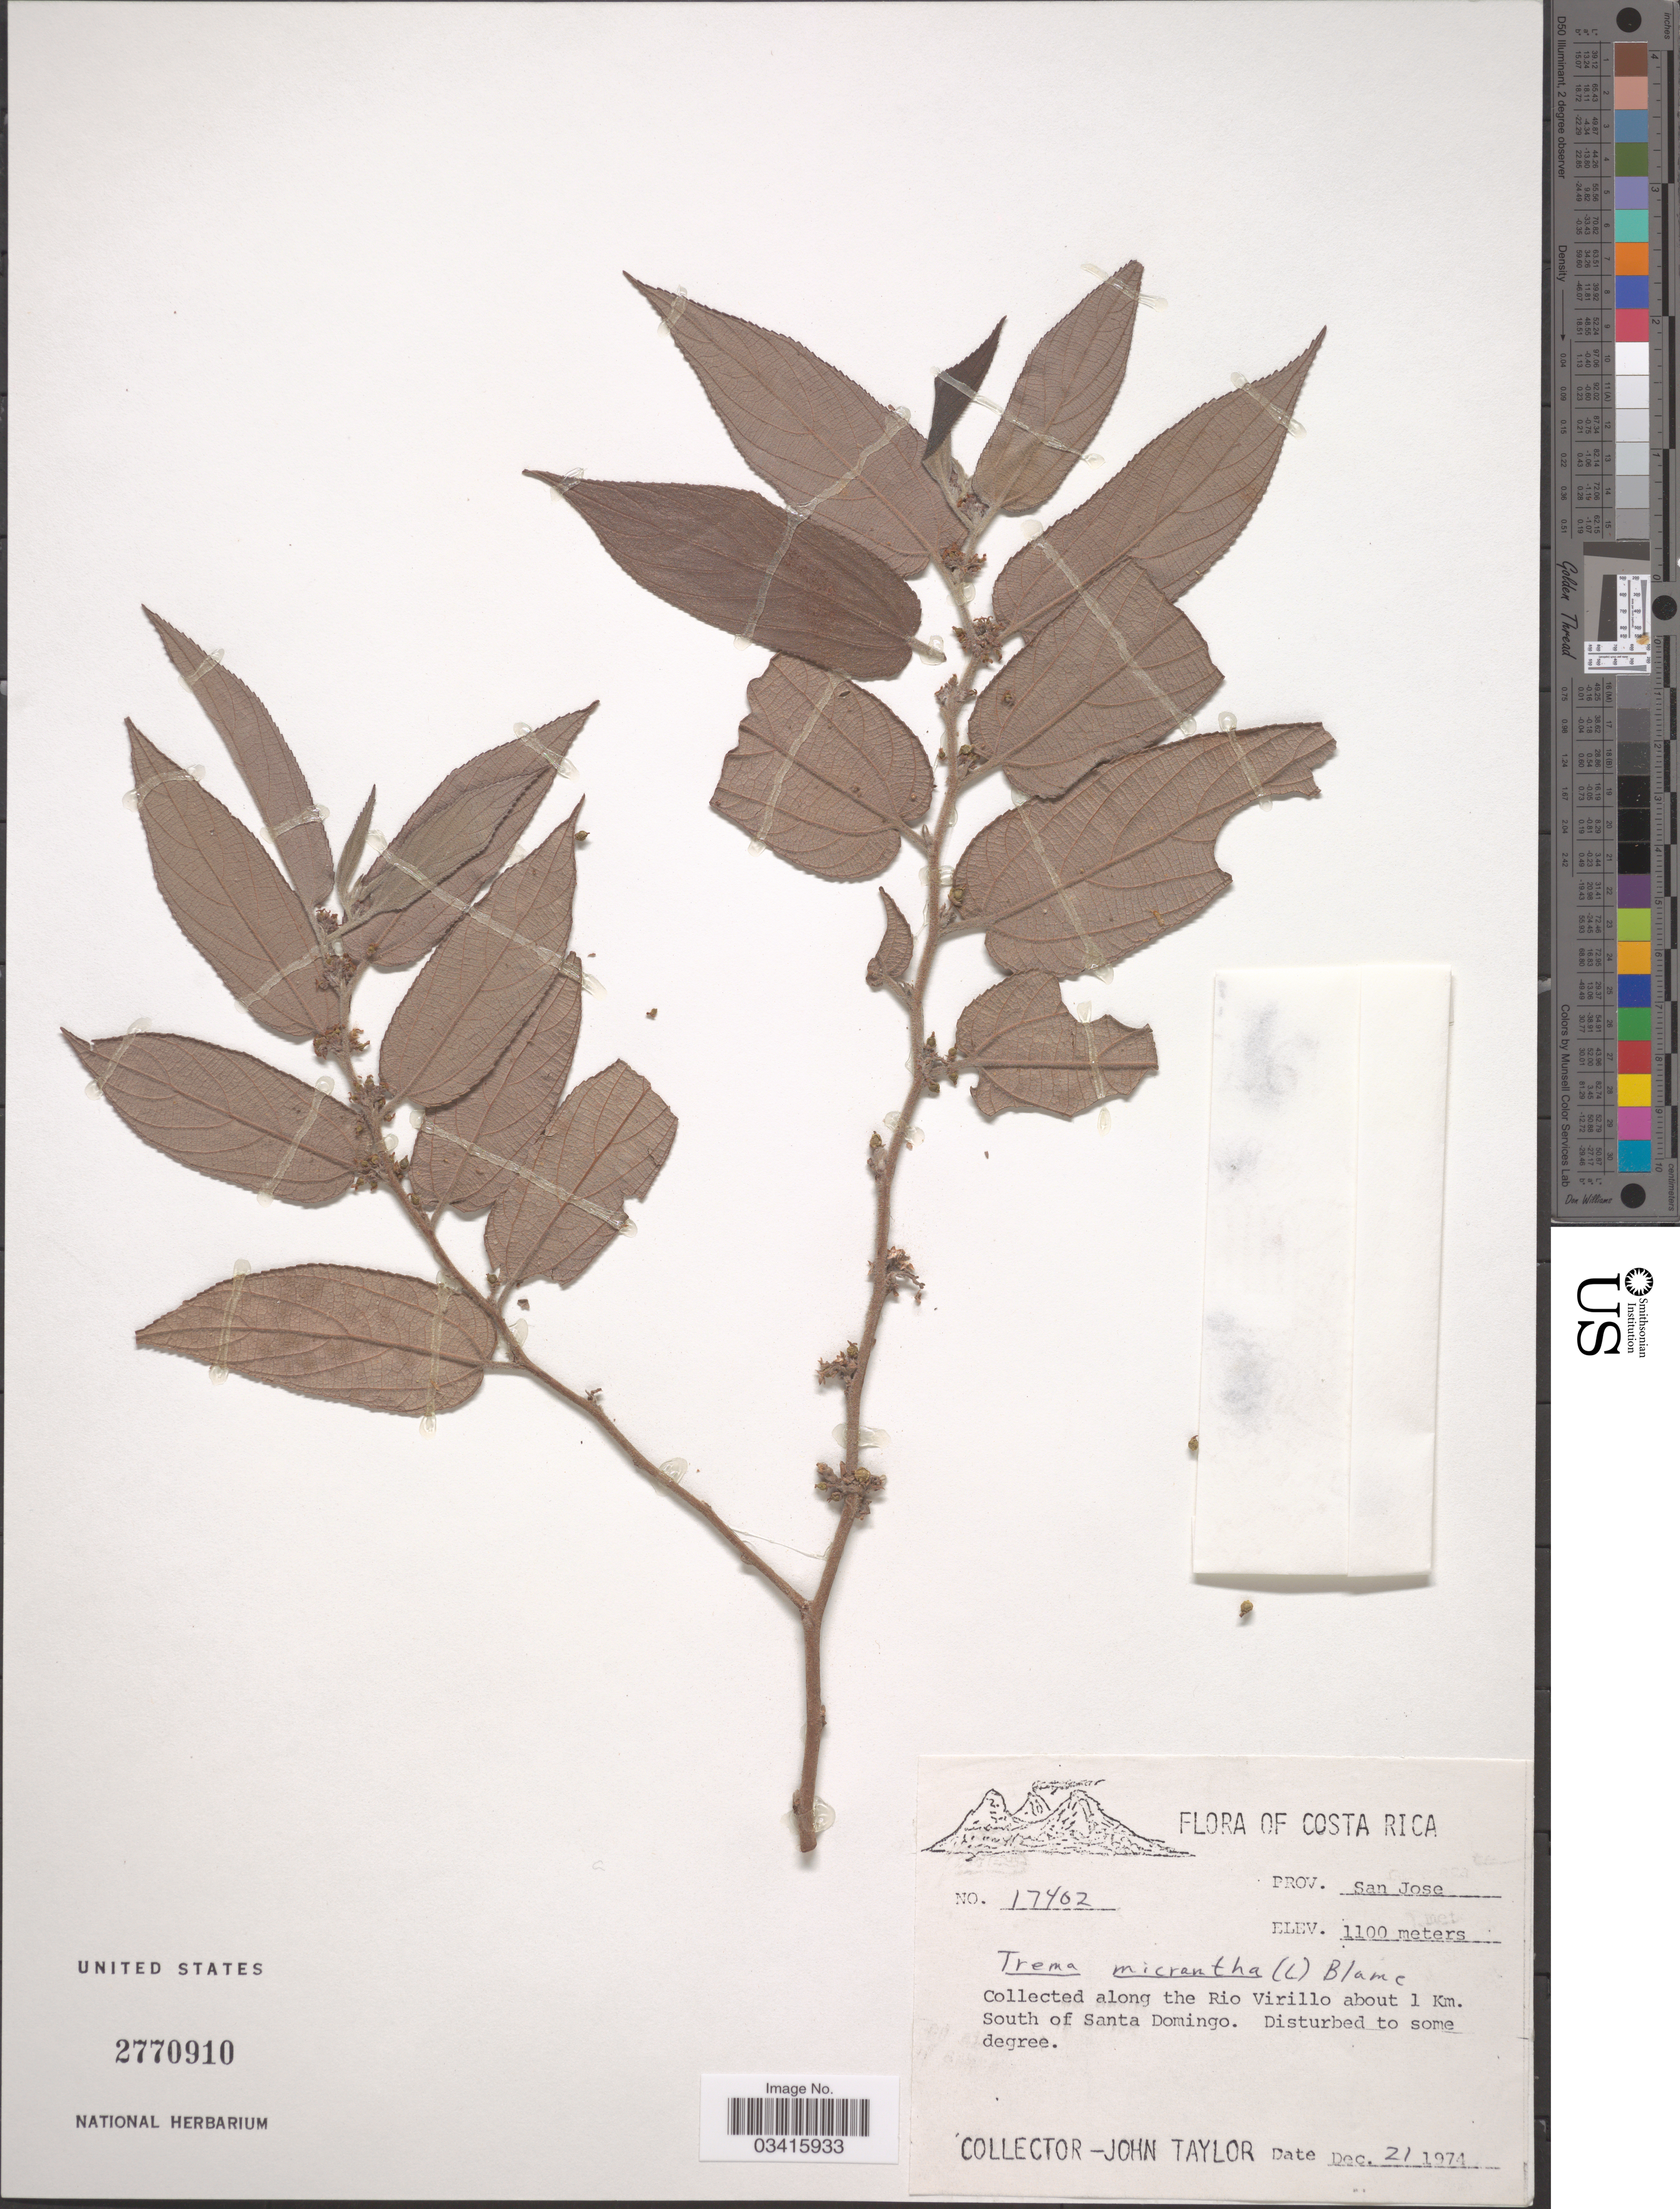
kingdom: Plantae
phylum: Tracheophyta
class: Magnoliopsida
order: Rosales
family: Cannabaceae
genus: Trema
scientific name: Trema micranthum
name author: (L.) Blume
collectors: J. Taylor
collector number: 17462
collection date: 1974-12-21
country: Costa Rica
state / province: San José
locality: Along the Rio Virillo about 1 Km. South of Santa Domingo.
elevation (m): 1100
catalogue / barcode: US 2770910